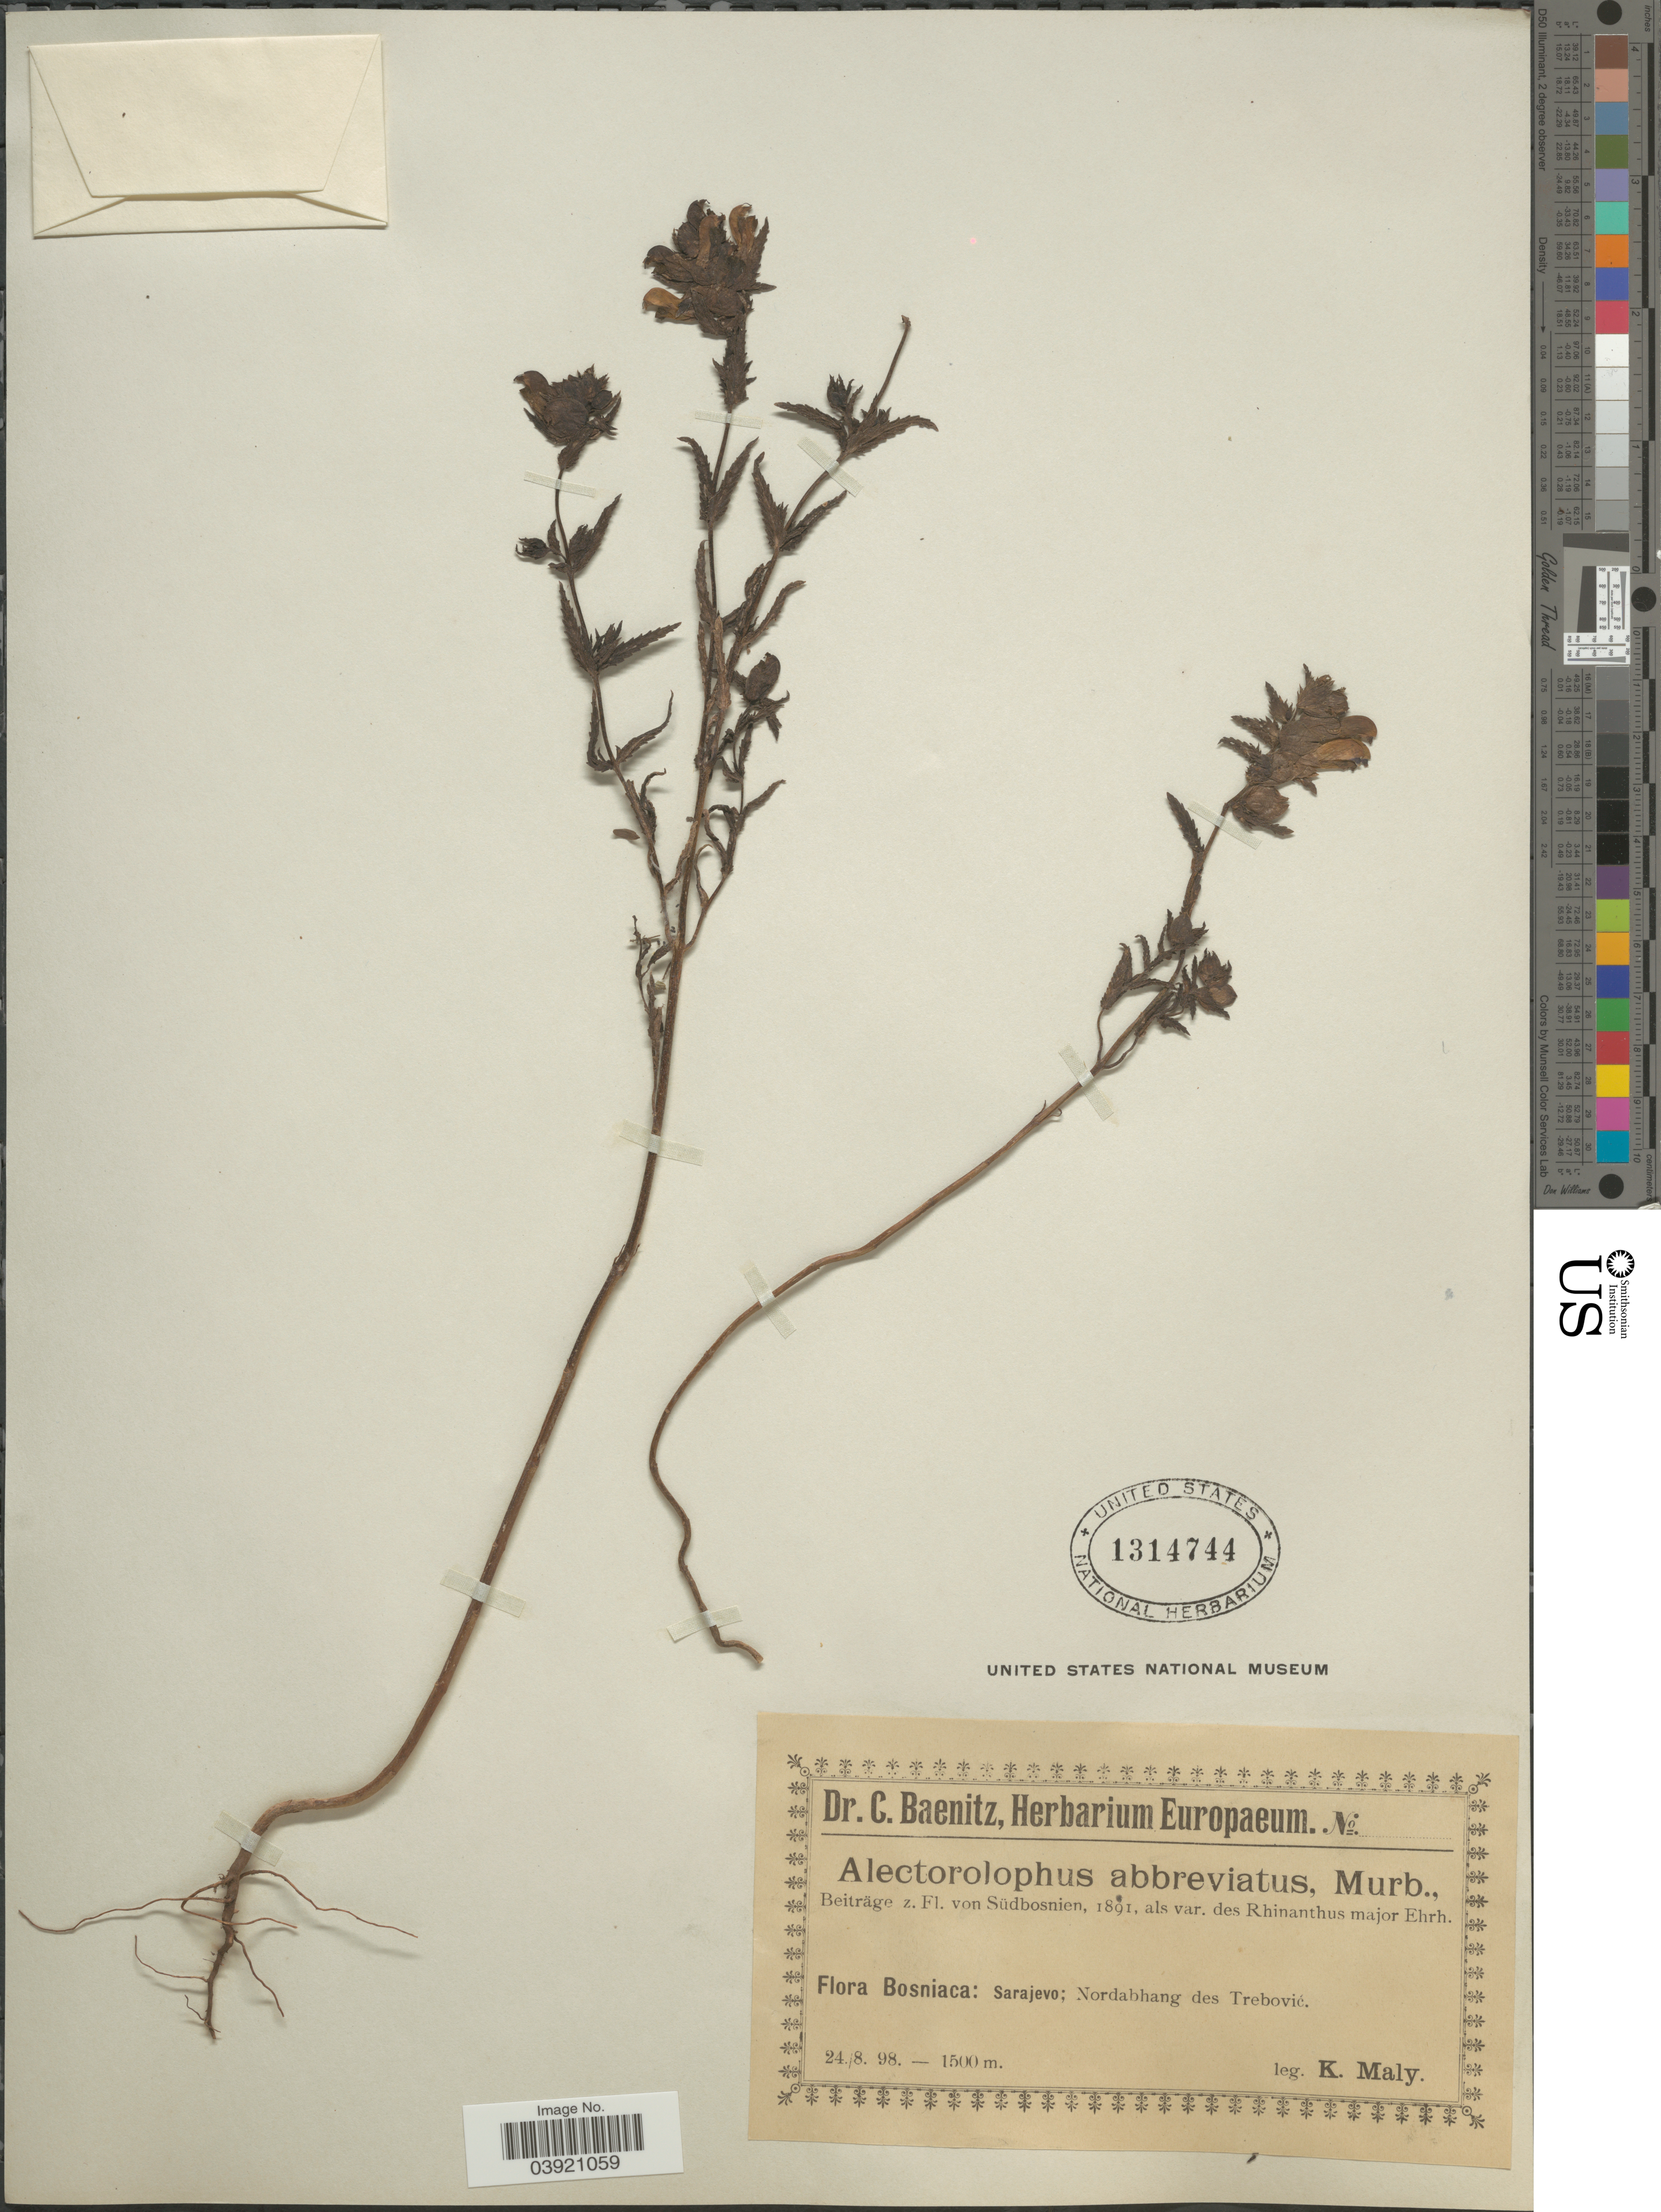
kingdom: Plantae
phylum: Tracheophyta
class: Magnoliopsida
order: Lamiales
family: Orobanchaceae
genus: Rhinanthus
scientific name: Rhinanthus major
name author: L.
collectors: K. Malý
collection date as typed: Transcribed d/m/y: 24/8/98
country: Bosnia and Herzegovina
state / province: Federation of B&H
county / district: Sarajevo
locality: Bosniaca: Sarajevo; Nordabhang des Trebović.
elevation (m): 1500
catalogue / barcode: US 1314744